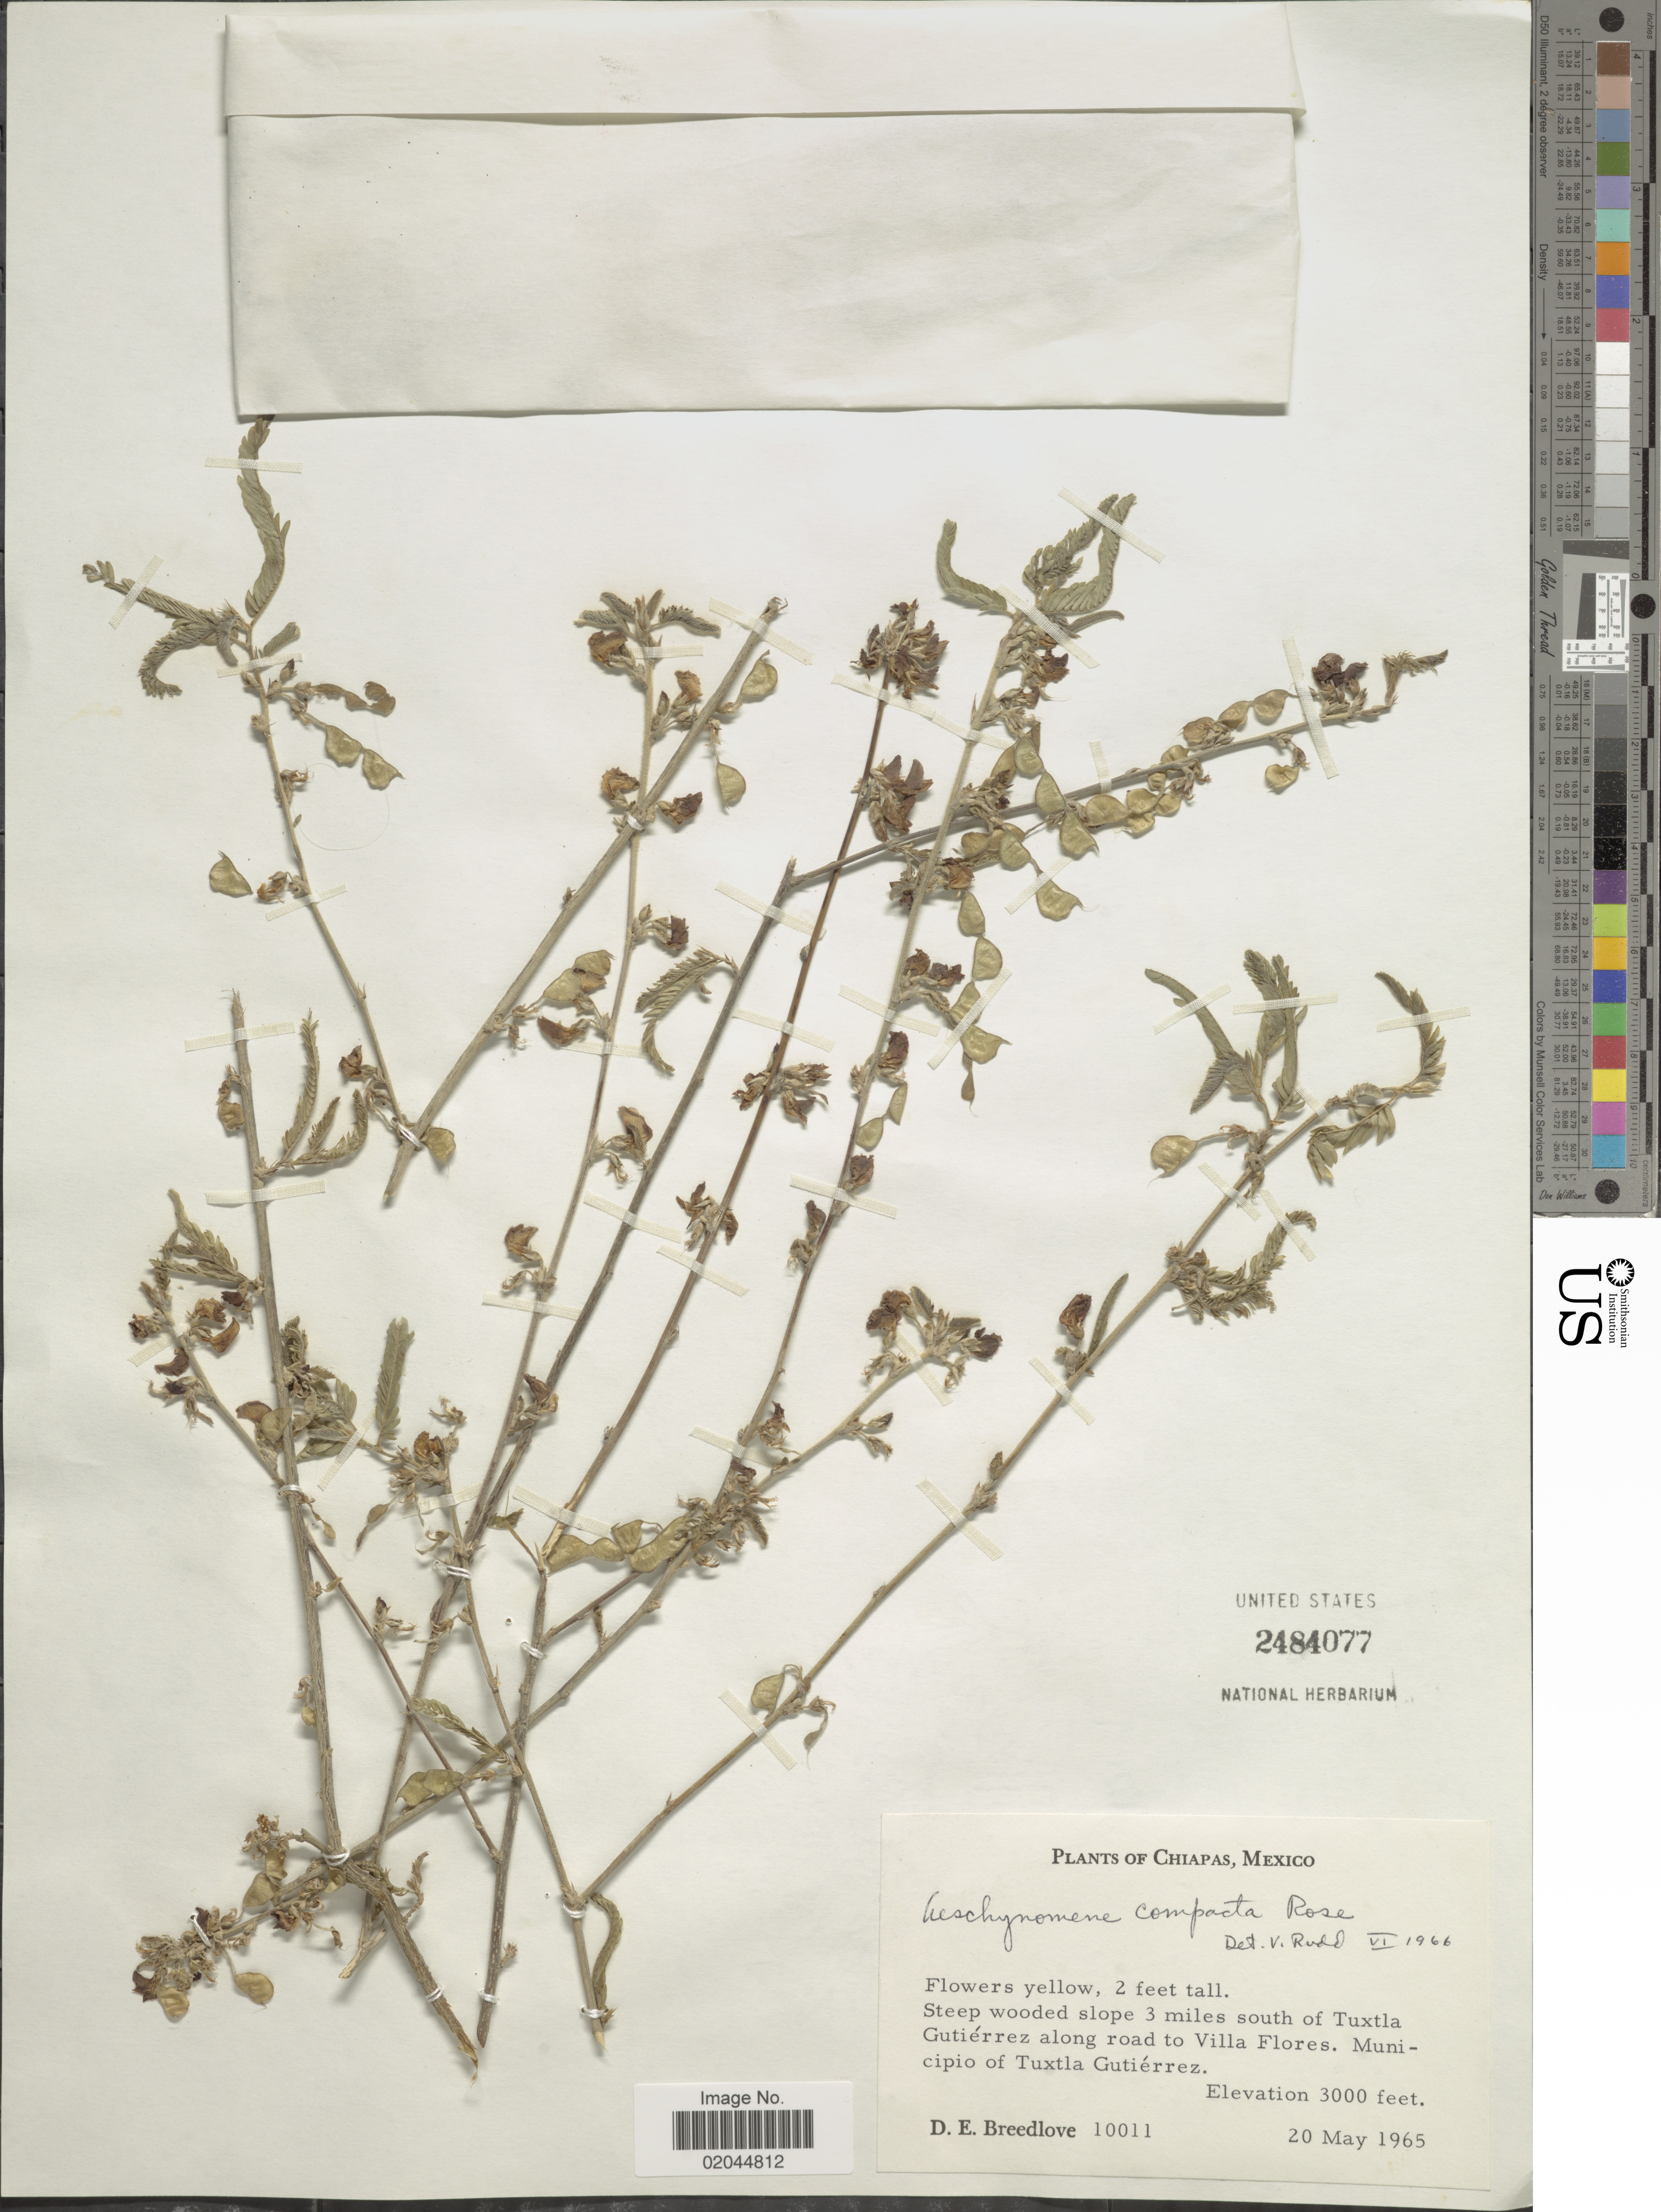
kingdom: Plantae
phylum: Tracheophyta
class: Magnoliopsida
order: Fabales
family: Fabaceae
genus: Aeschynomene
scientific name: Aeschynomene compacta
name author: Rose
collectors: D. E. Breedlove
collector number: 10011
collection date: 1965-05-20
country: Mexico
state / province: Chiapas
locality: Steep wooded slope 3 miles south of Tuxtla Gutierrez along road to Villa Flores, Municipio of Tuxtla Gutierrez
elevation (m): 914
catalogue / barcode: US 2484077